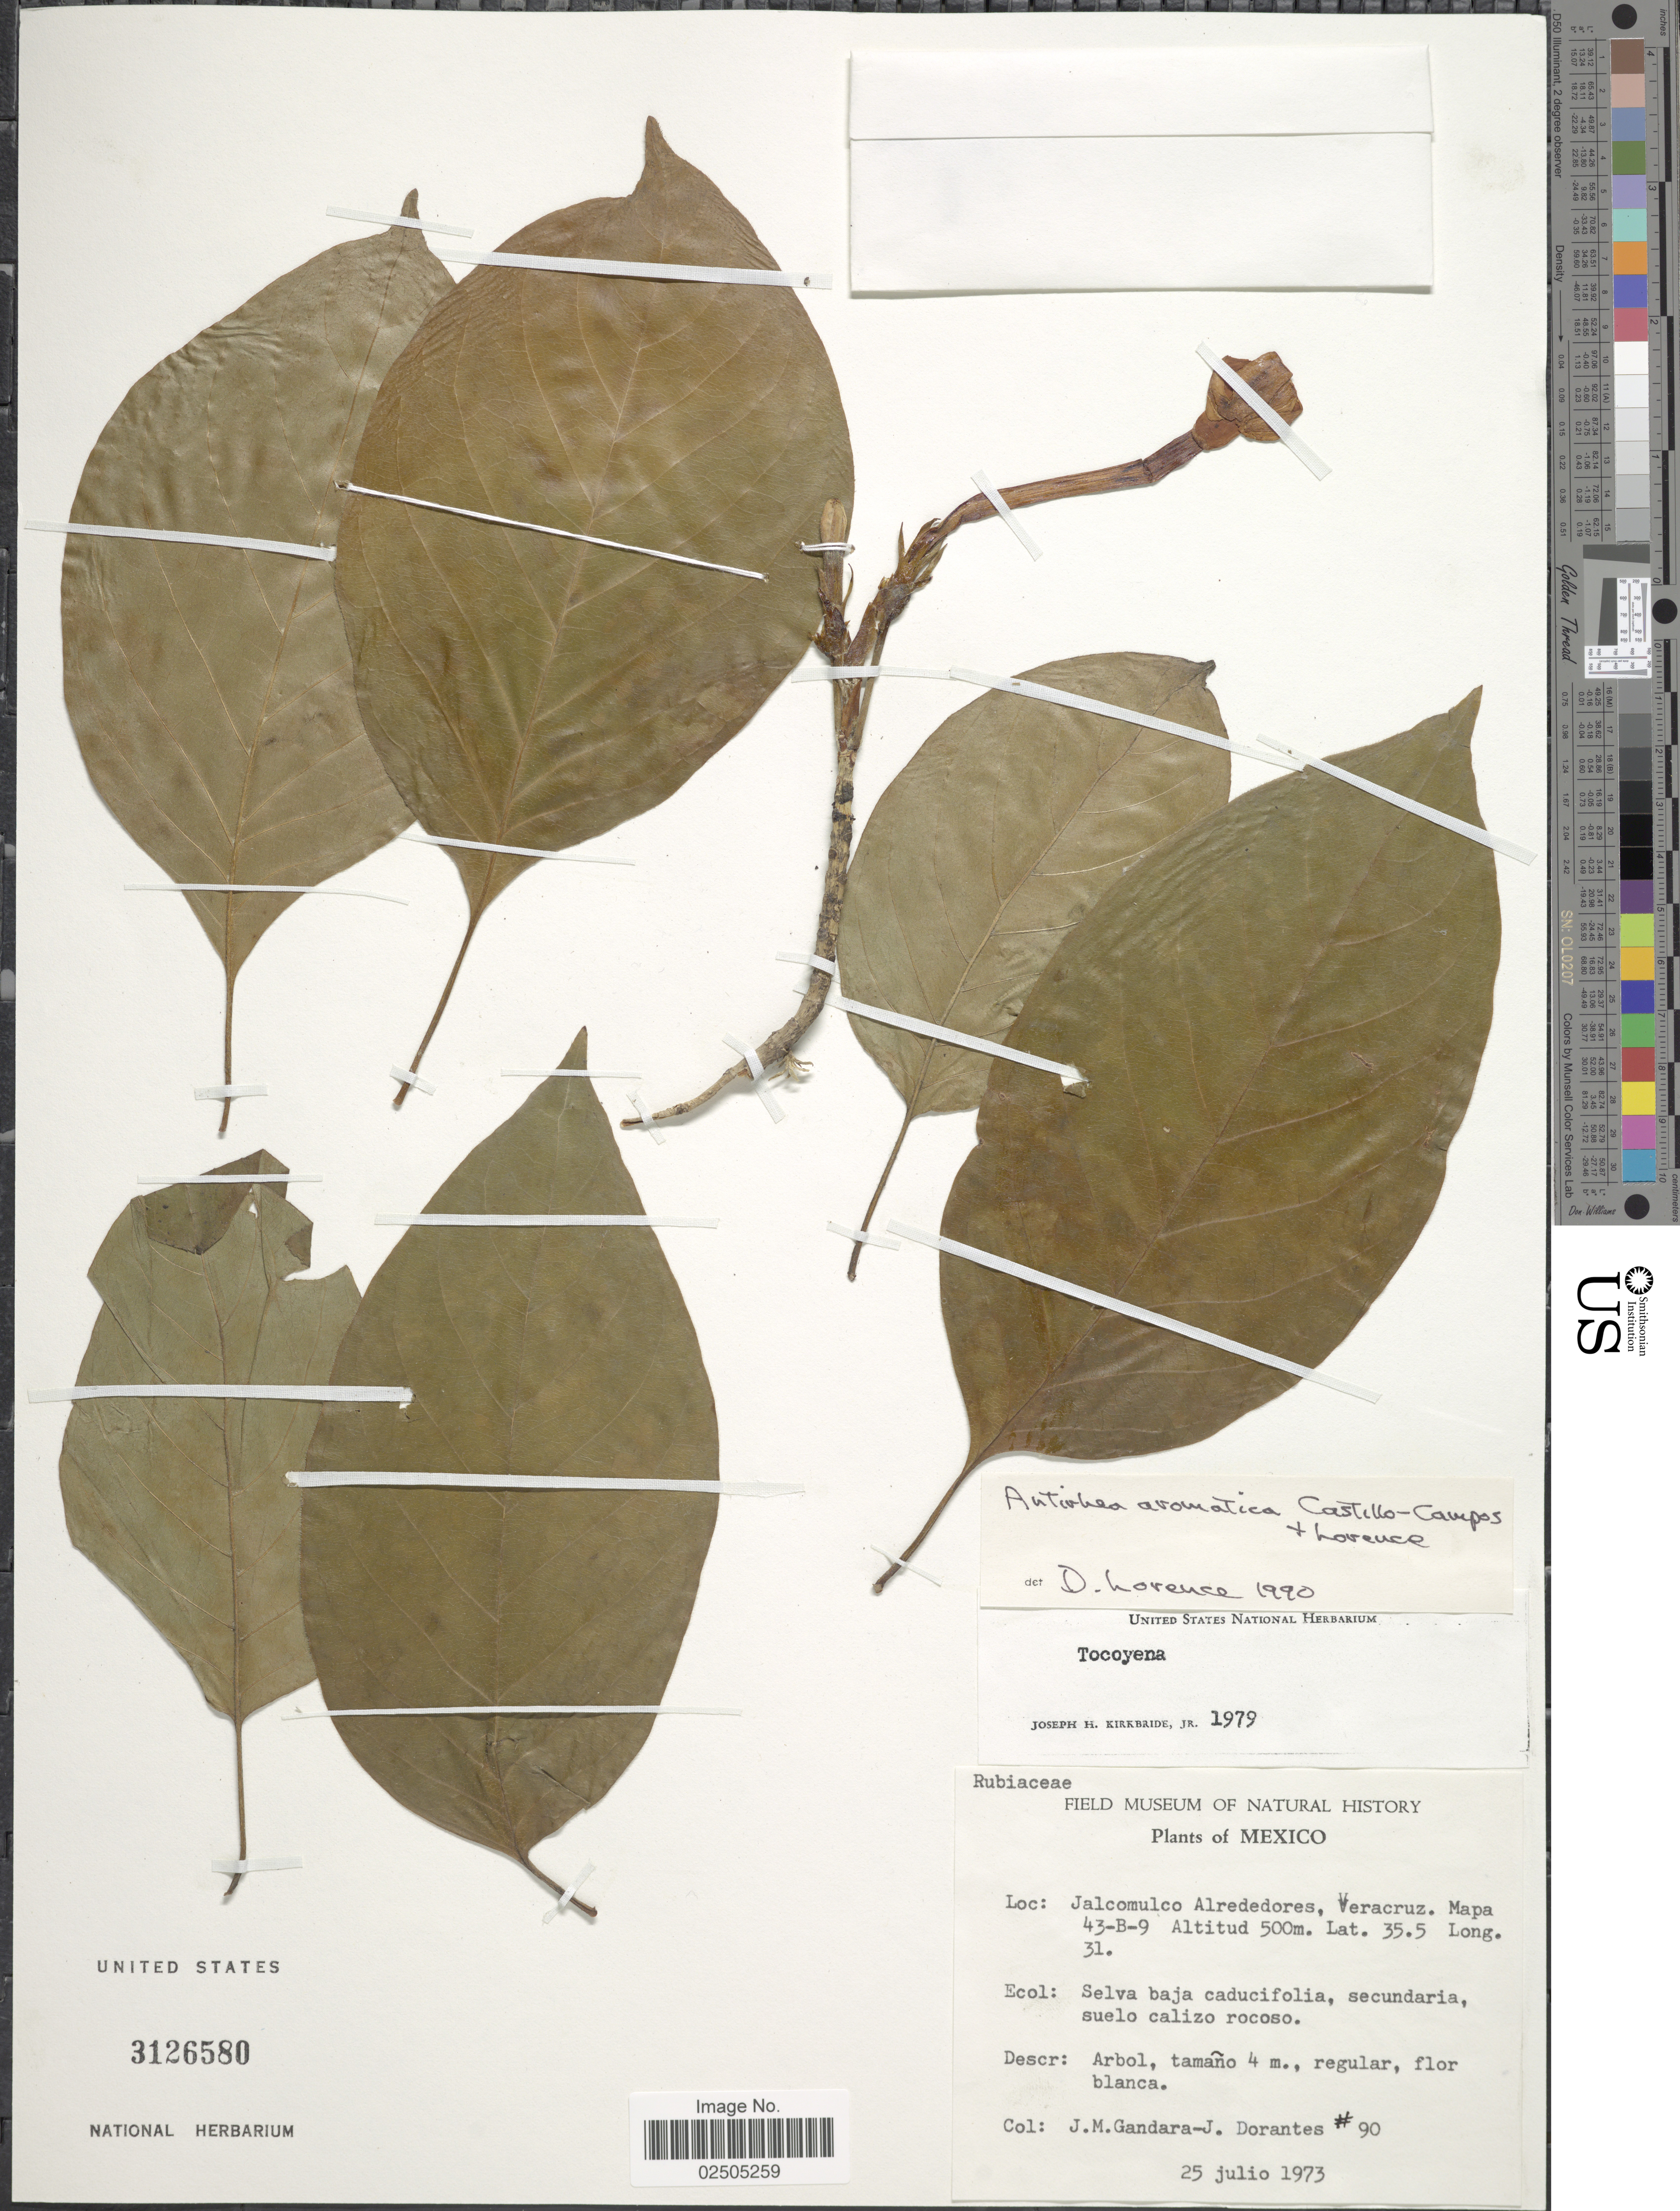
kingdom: Plantae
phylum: Tracheophyta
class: Magnoliopsida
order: Gentianales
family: Rubiaceae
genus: Antirrhoea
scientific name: Antirrhoea aromatica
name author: Cast.-Campos & Lorence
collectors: J. M. Gándara & J. Dorantes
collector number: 90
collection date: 1973-07-25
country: Mexico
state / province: Veracruz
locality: Jalcomulco Alrededores, Veracruz. Mapa 43-B-9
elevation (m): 500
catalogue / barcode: US 3126580